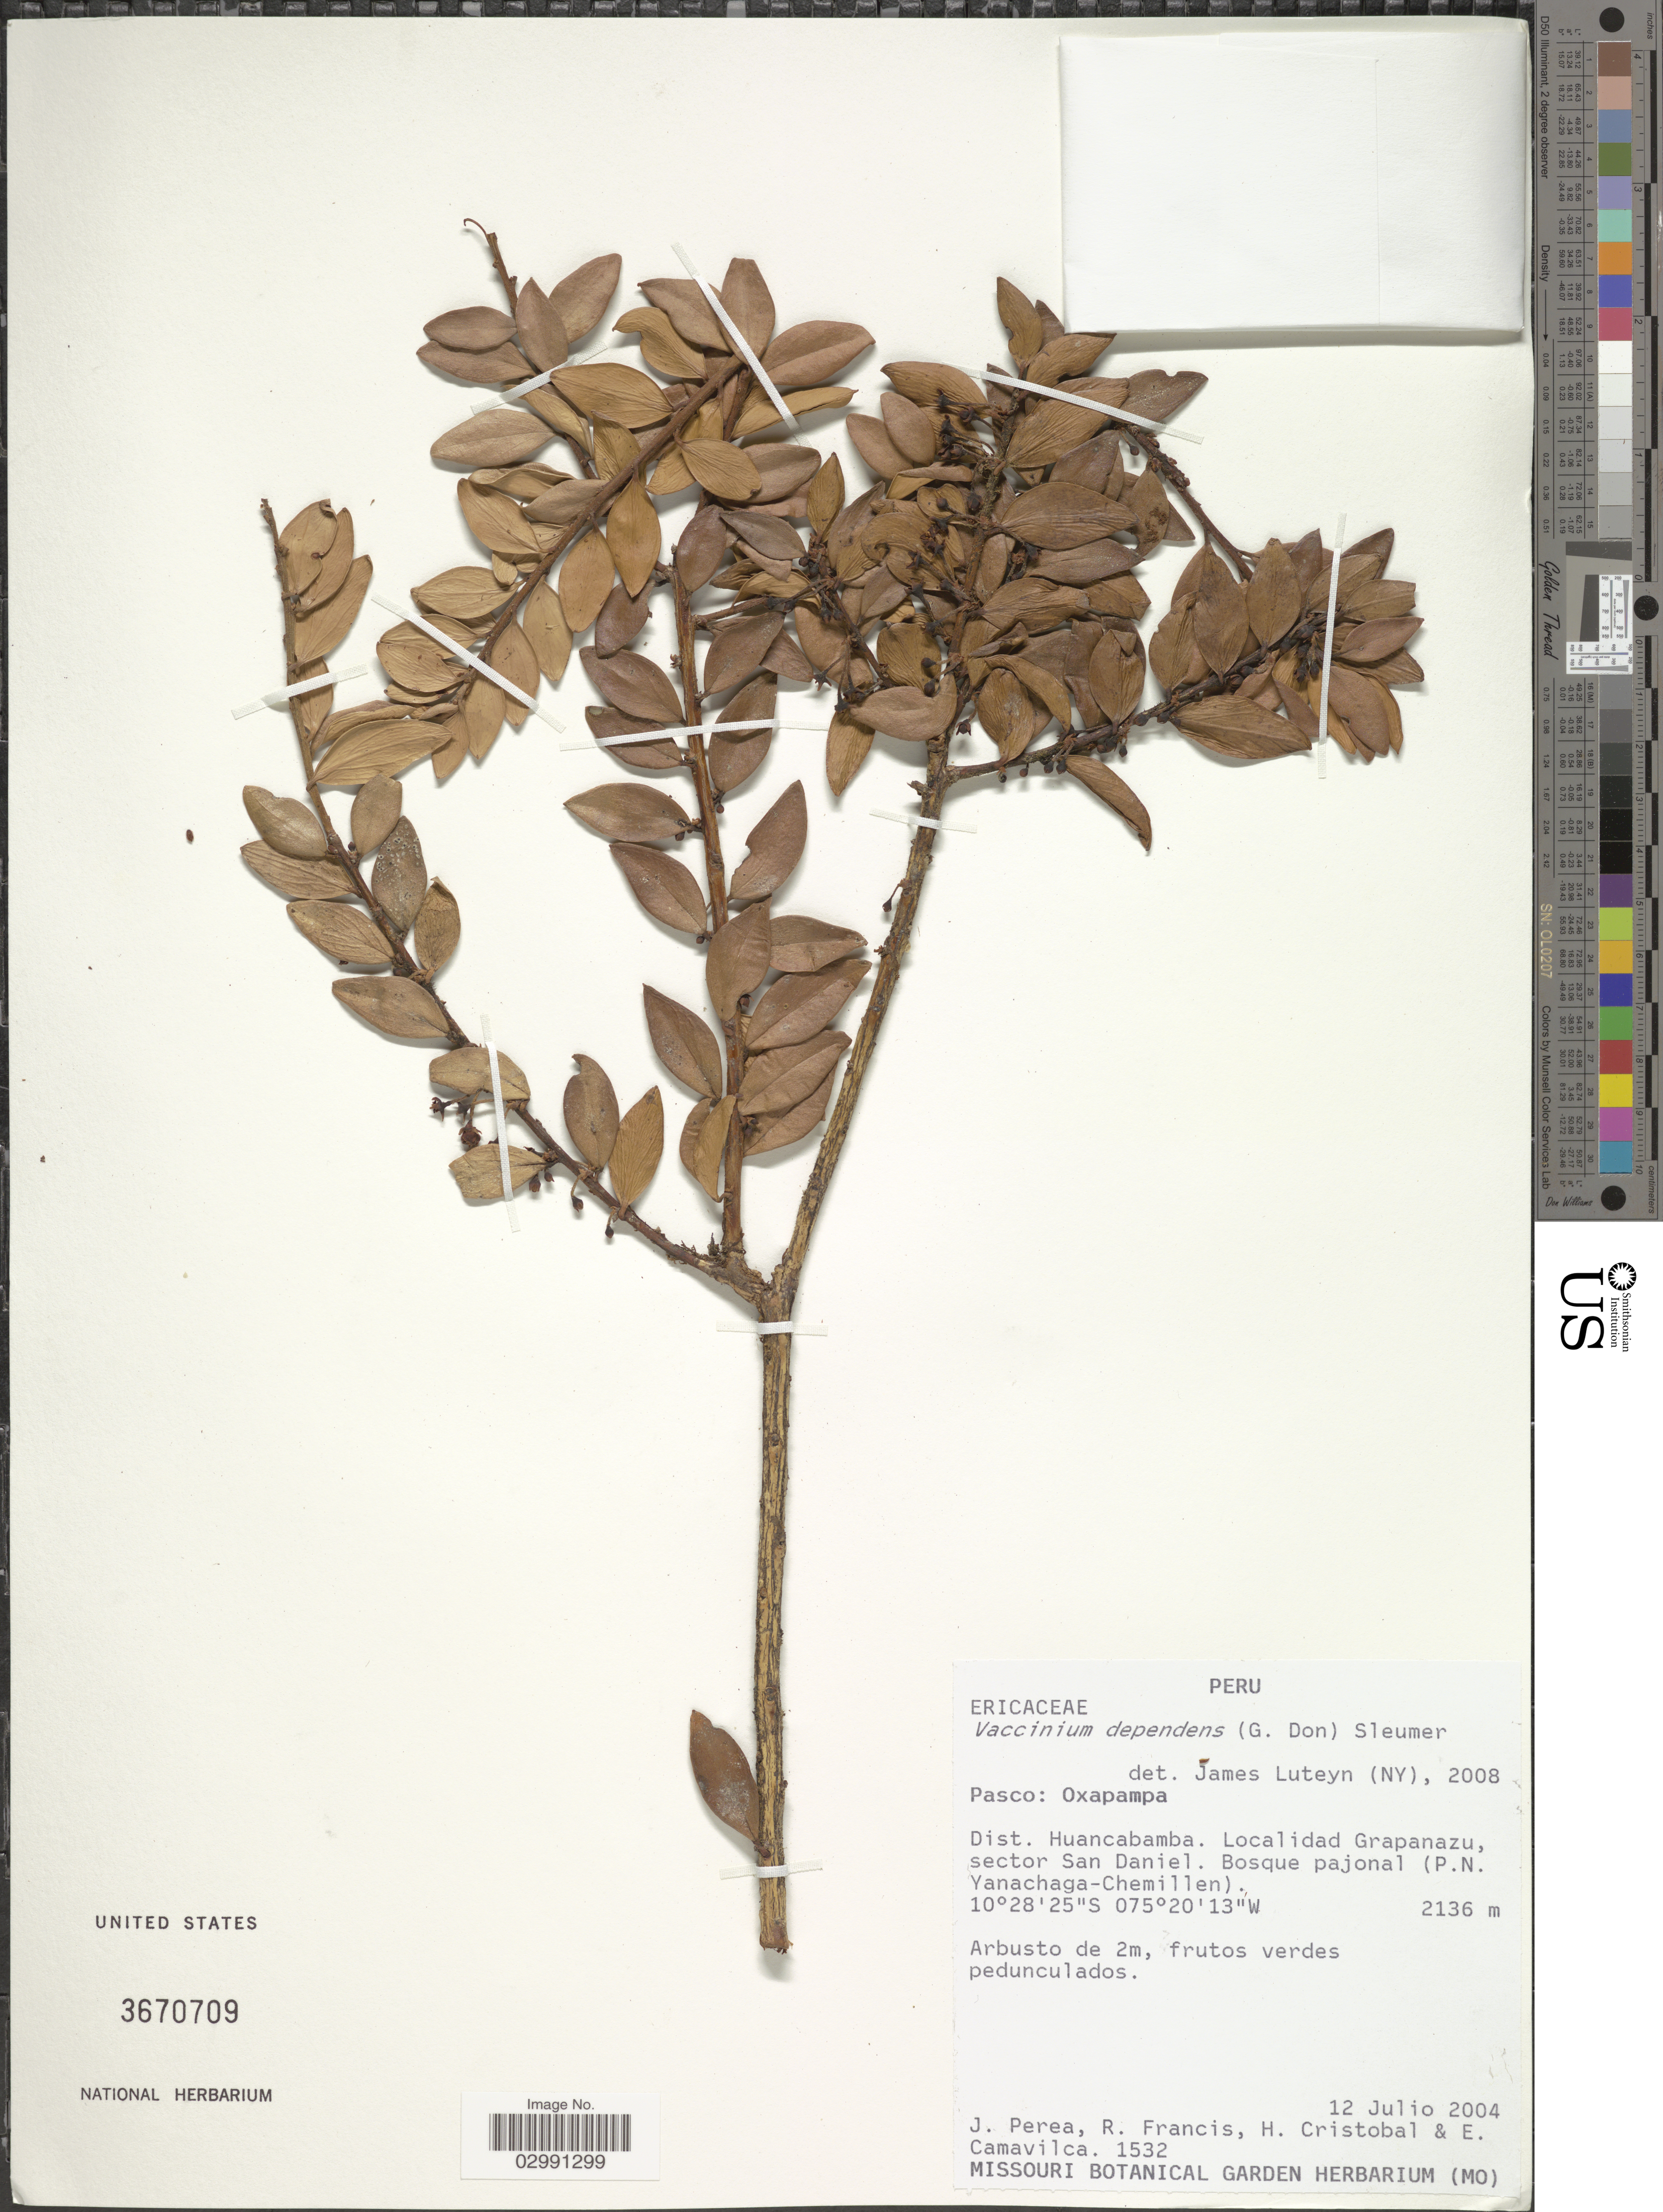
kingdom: Plantae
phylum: Tracheophyta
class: Magnoliopsida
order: Ericales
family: Ericaceae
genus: Vaccinium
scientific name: Vaccinium dependens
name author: (G. Don) Sleumer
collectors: J. Perea, R. Francis, H. Cristobal & E. Camavilca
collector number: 1532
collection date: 2004-07-12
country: Peru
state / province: Pasco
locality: Oxapampa. Dist. Huancabamba. Localidad Granpanazu, sector San Daniel. Bosque pajonal (P. N. Yanachaga-Chemillen).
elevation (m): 2136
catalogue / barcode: US 3670709